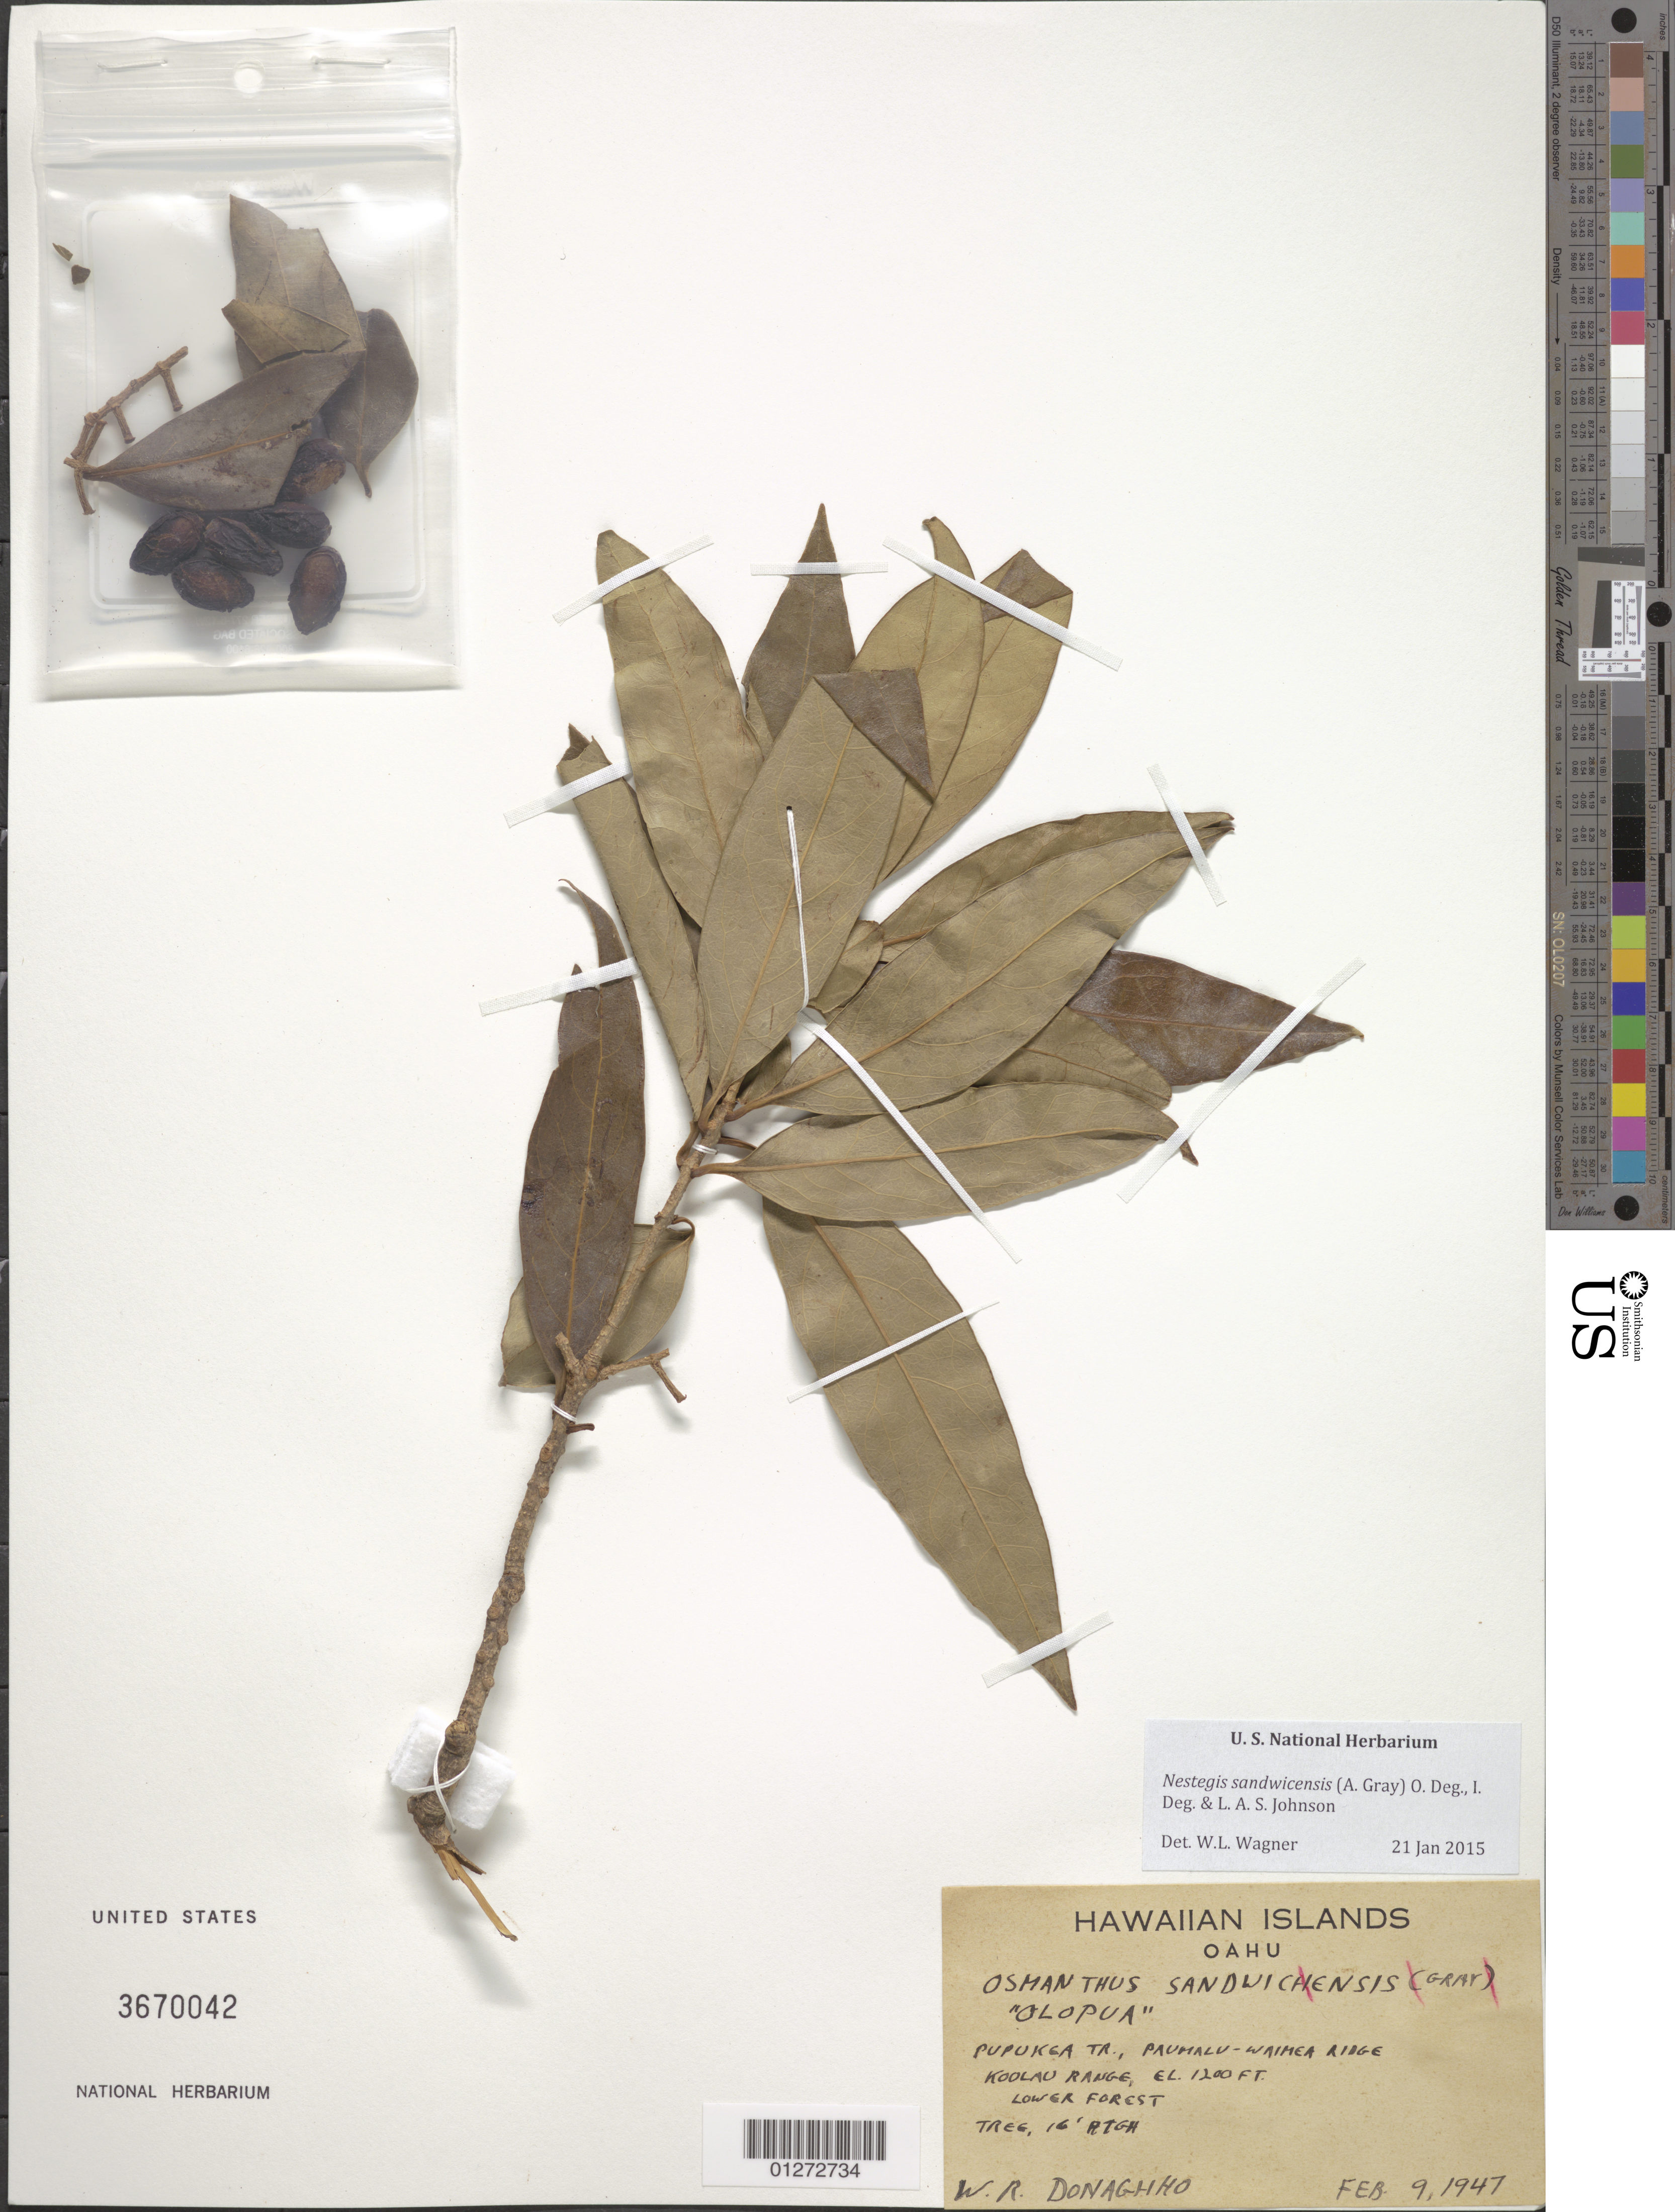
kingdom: Plantae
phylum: Tracheophyta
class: Magnoliopsida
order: Lamiales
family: Oleaceae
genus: Notelaea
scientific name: Notelaea sandwicensis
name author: (A. Gray) Hong-Wa & Besnard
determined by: Wagner, W. L., (BOT), Smithsonian Institution - National Museum of Natural History (UNITED STATES)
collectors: W. Donaghho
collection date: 1947-02-09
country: United States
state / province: Hawaii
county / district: Honolulu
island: Oahu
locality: Pupukea Tr., Kaunala-Waimea Ridge, Koolau Range.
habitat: Lower forest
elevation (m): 366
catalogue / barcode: US 3670042